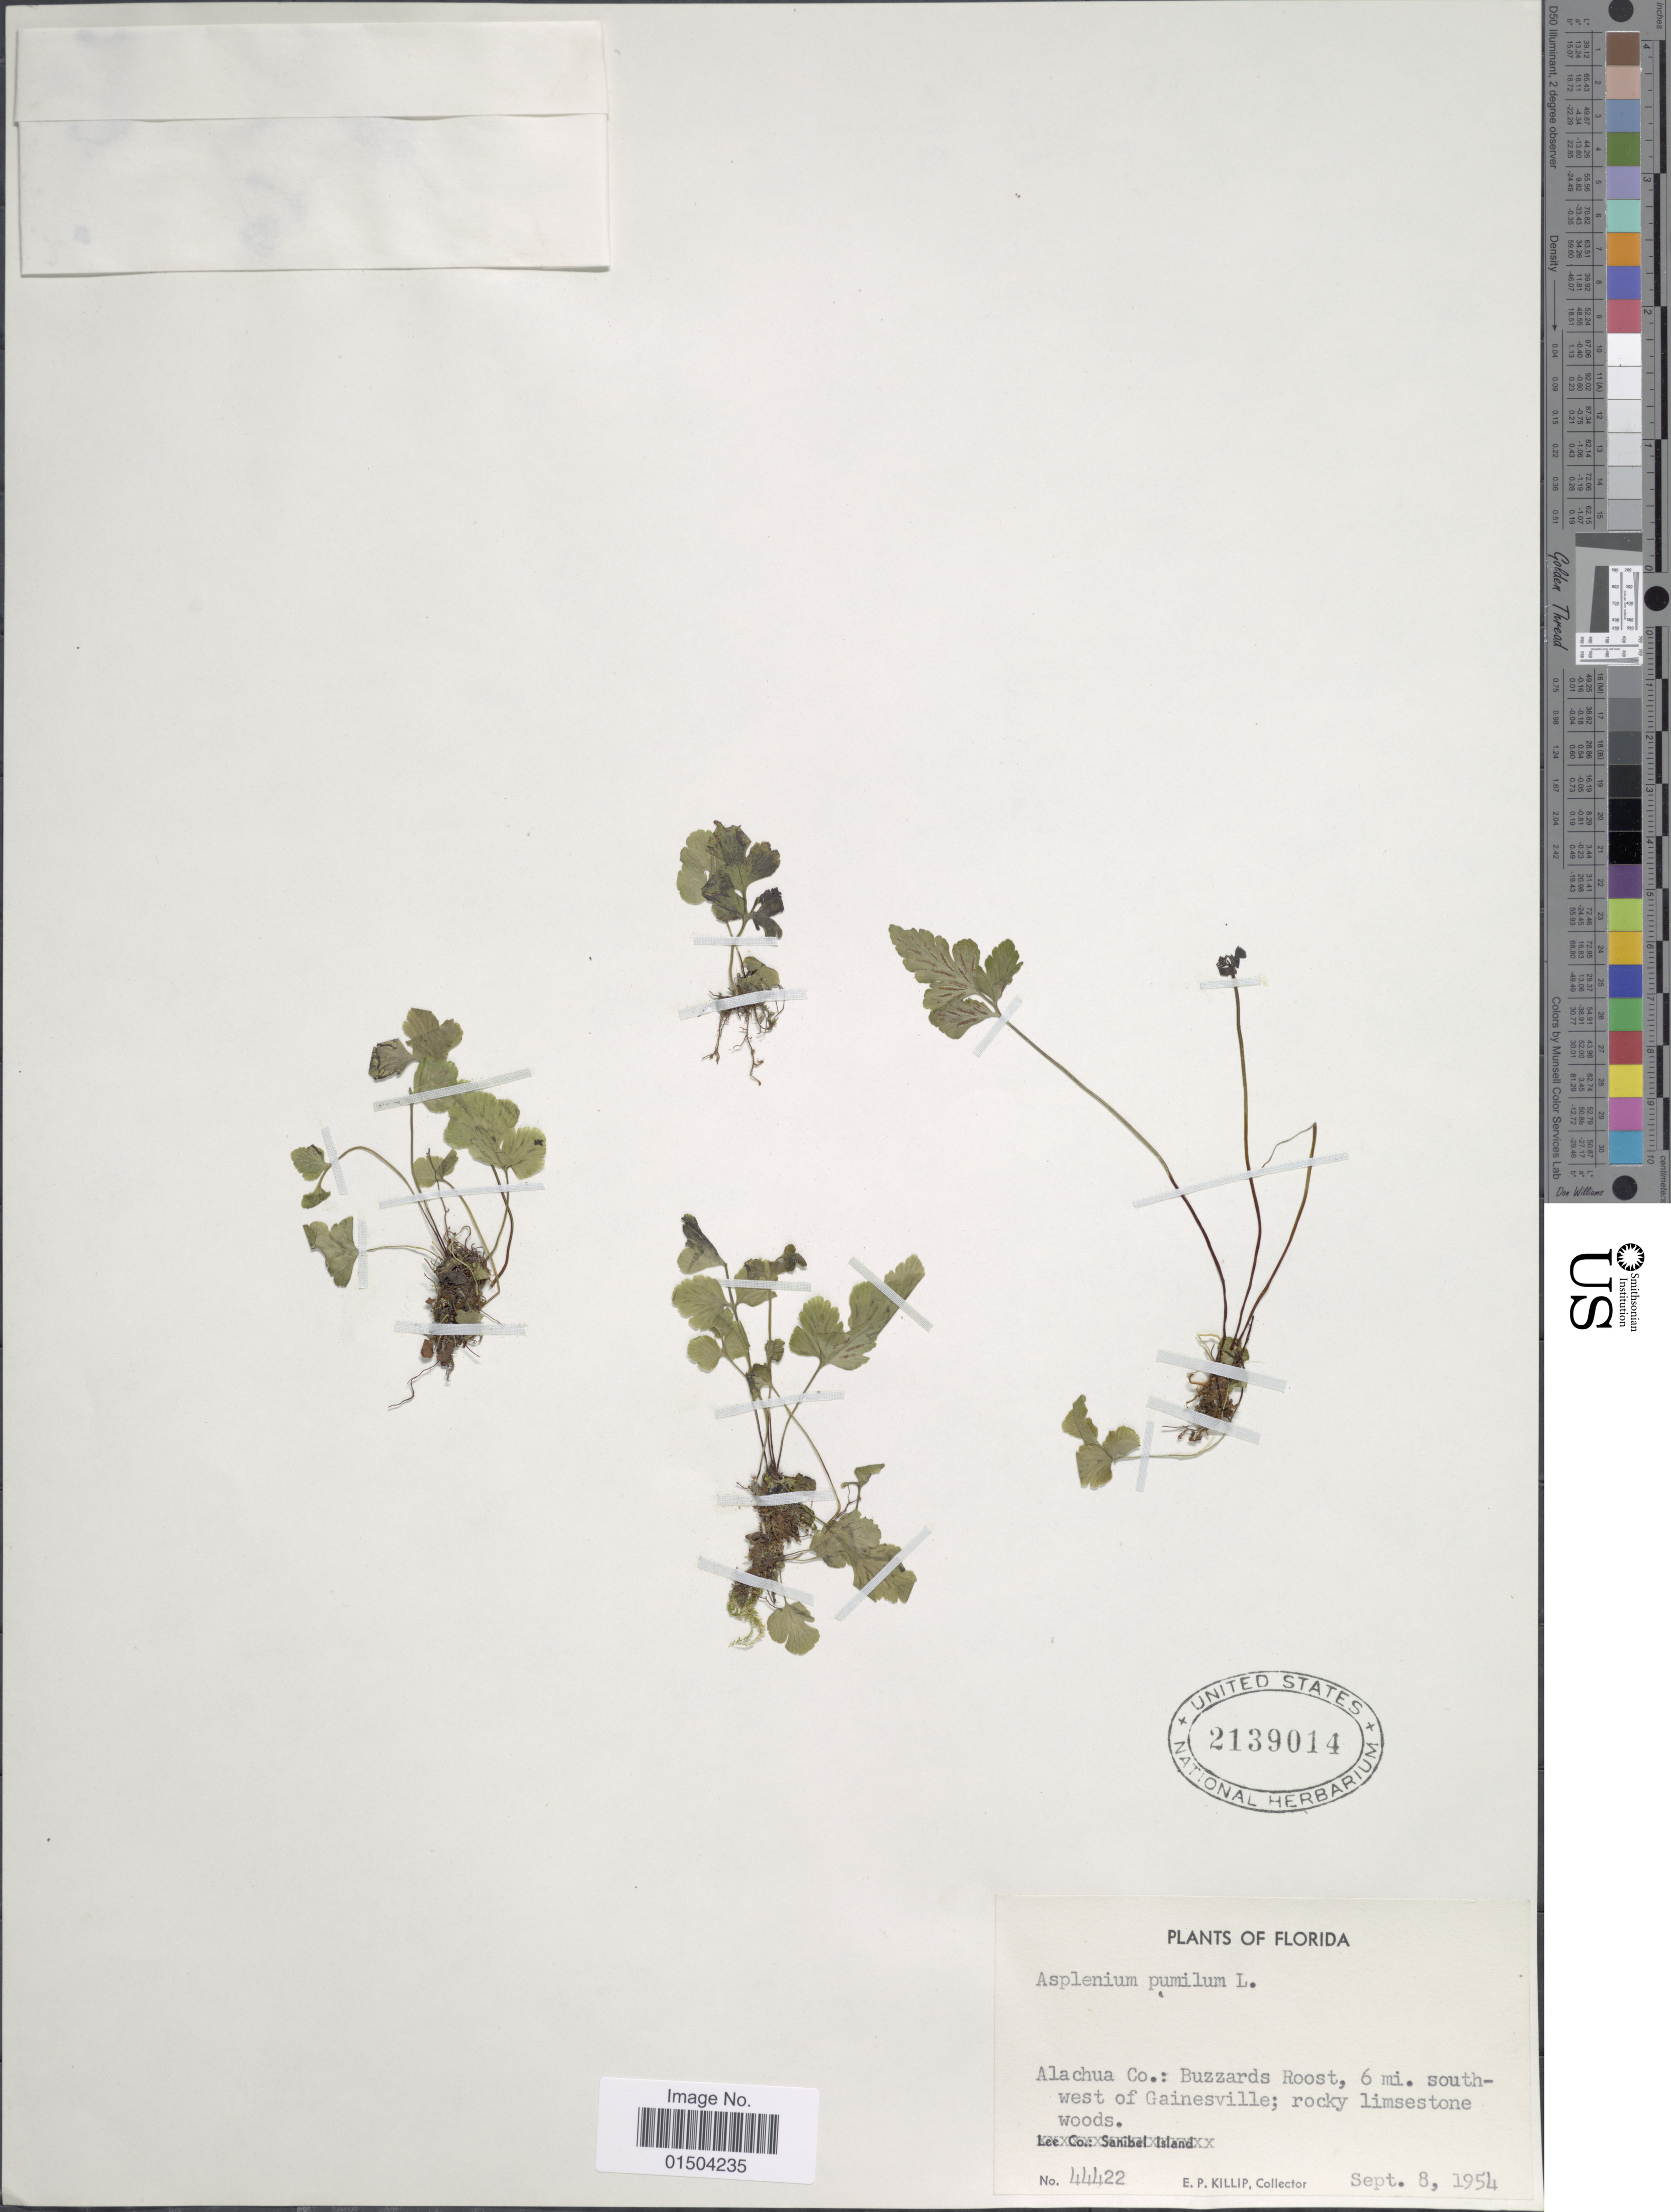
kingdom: Plantae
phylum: Tracheophyta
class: Polypodiopsida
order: Polypodiales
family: Aspleniaceae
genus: Asplenium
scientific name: Asplenium pumilum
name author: Sw.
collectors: E. P. Killip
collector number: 44422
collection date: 1954-09-08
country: United States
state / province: Florida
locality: Alachua Co.: Buzzards Roost, 6 mi. south-west of Gainesville; rocky limestone woods.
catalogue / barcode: US 2139014